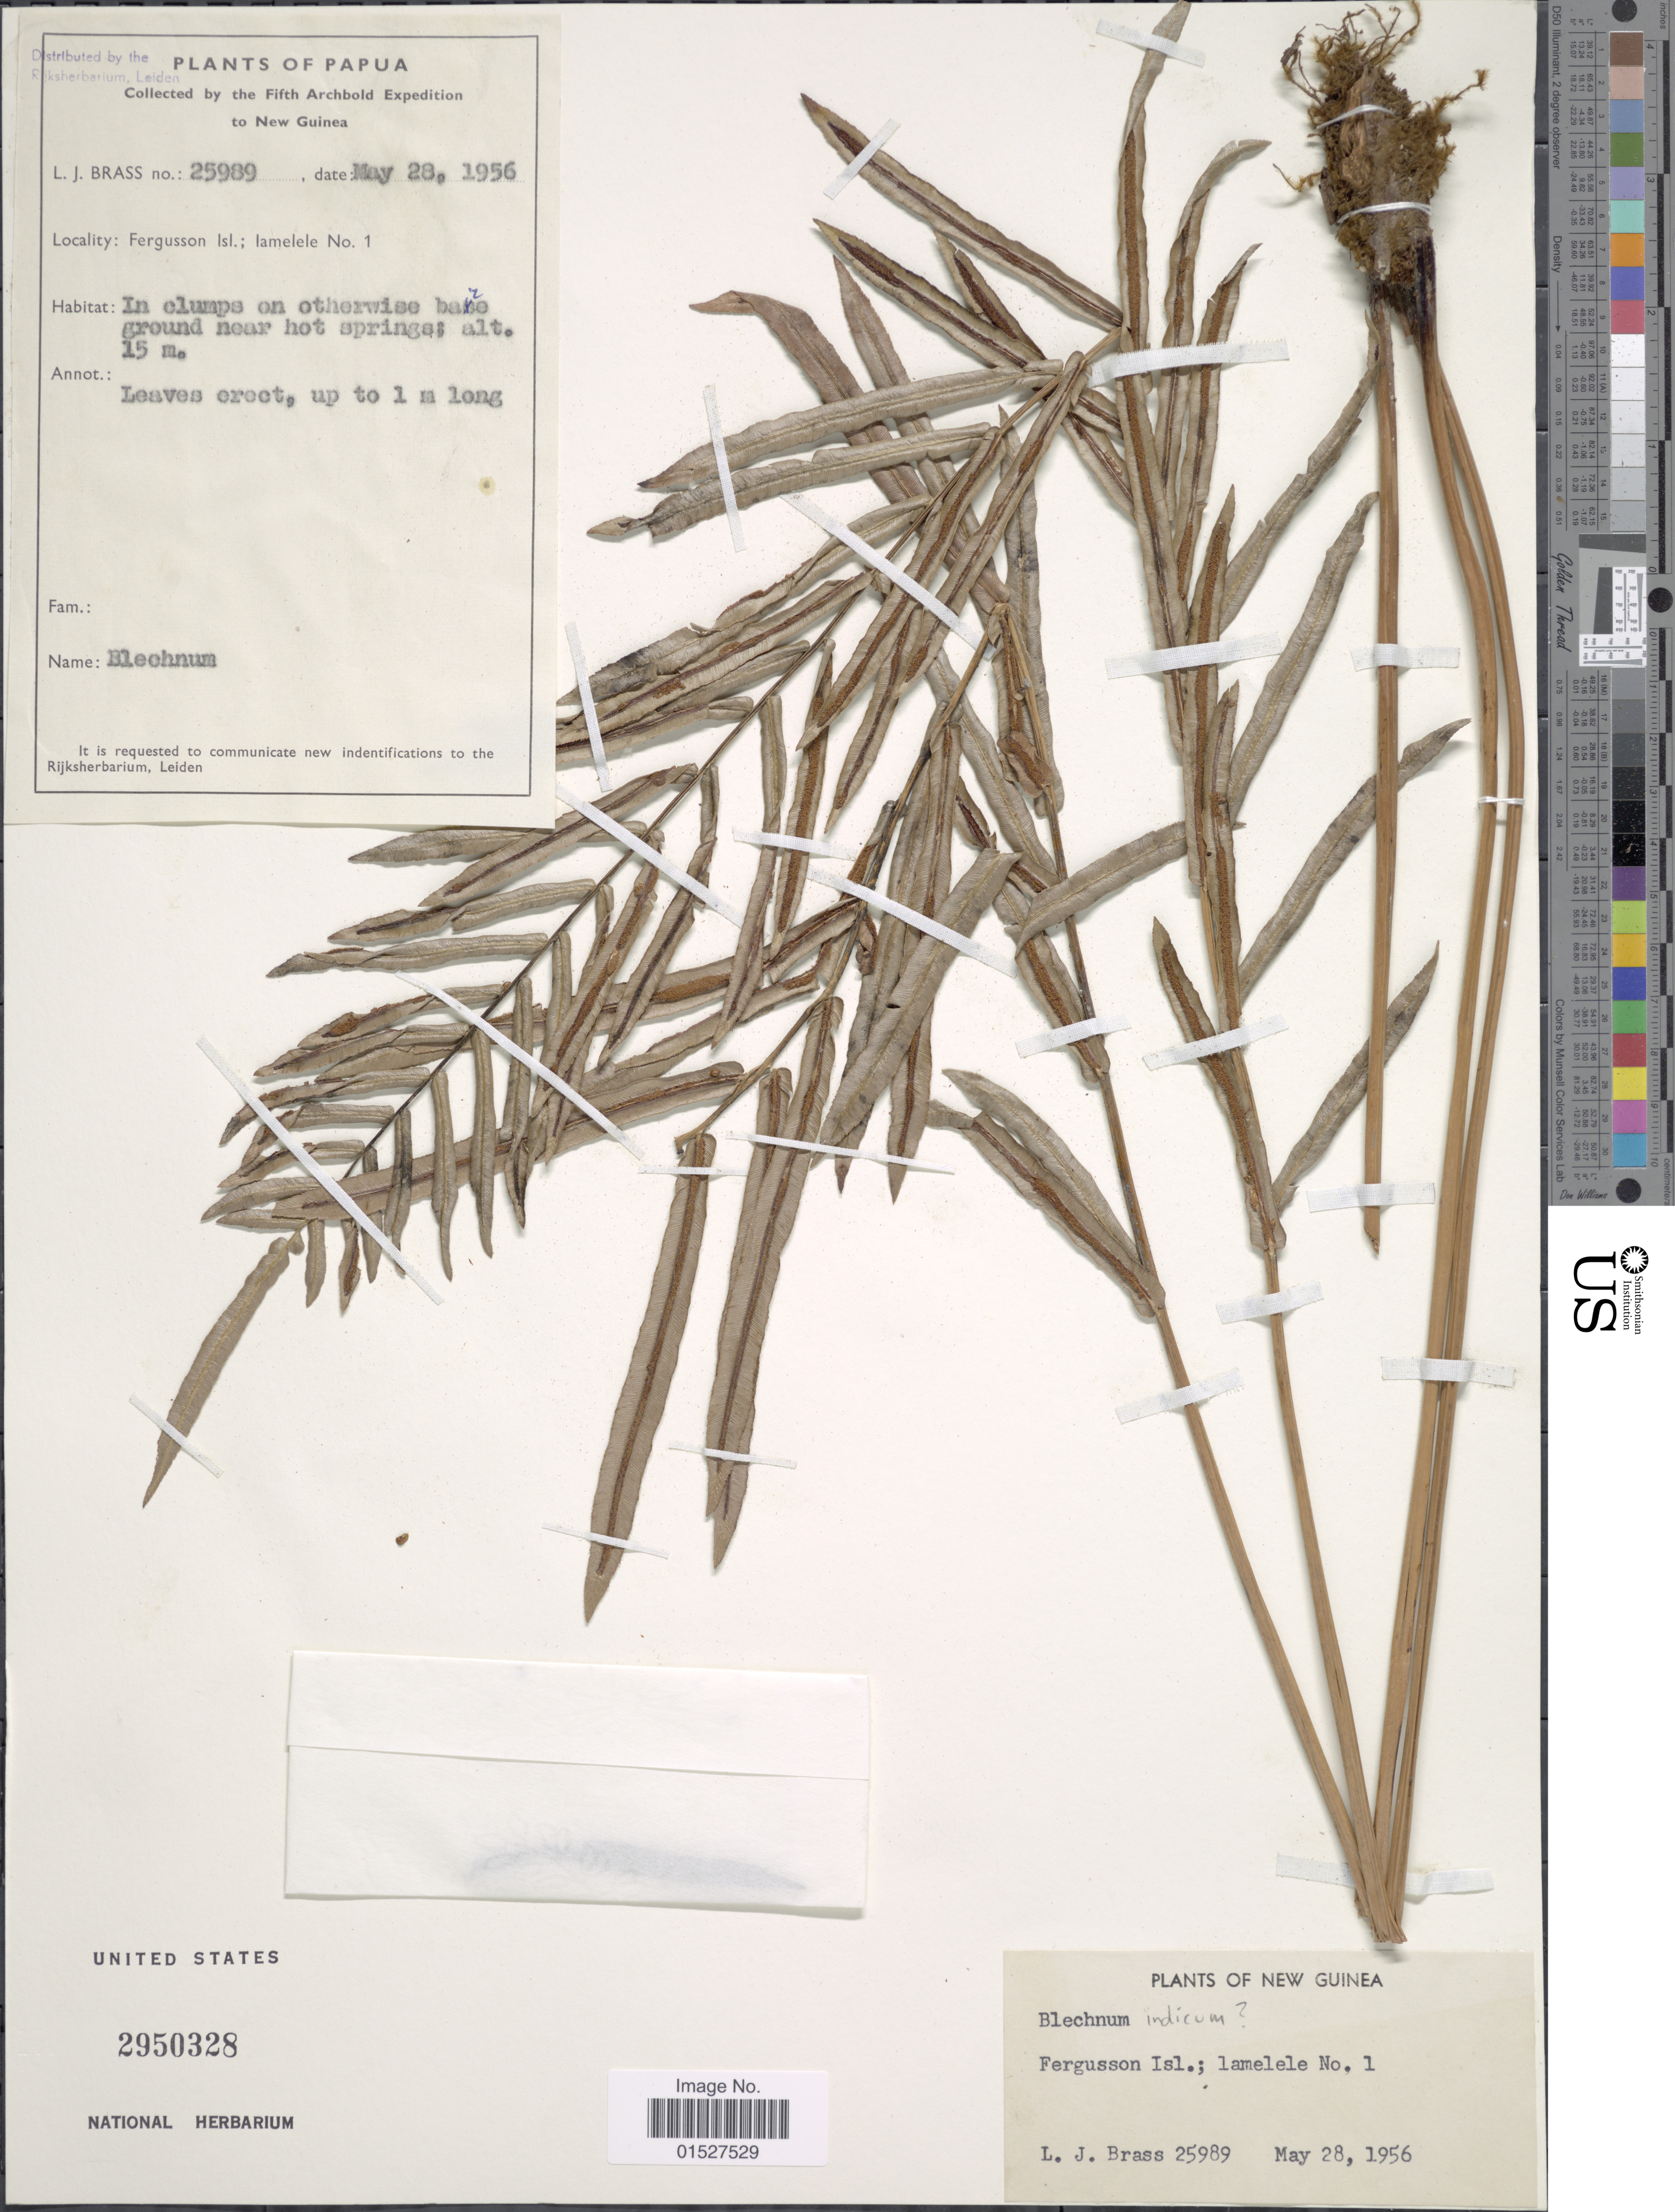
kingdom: Plantae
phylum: Tracheophyta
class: Polypodiopsida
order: Polypodiales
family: Blechnaceae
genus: Blechnum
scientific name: Blechnum indicum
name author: Burm.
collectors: L. J. Brass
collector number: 25989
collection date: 1956-05-28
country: Papua New Guinea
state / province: Milne Bay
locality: New Guinea, Fergusson Isl.; lamelele No. 1. Papua.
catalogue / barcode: US 2950328